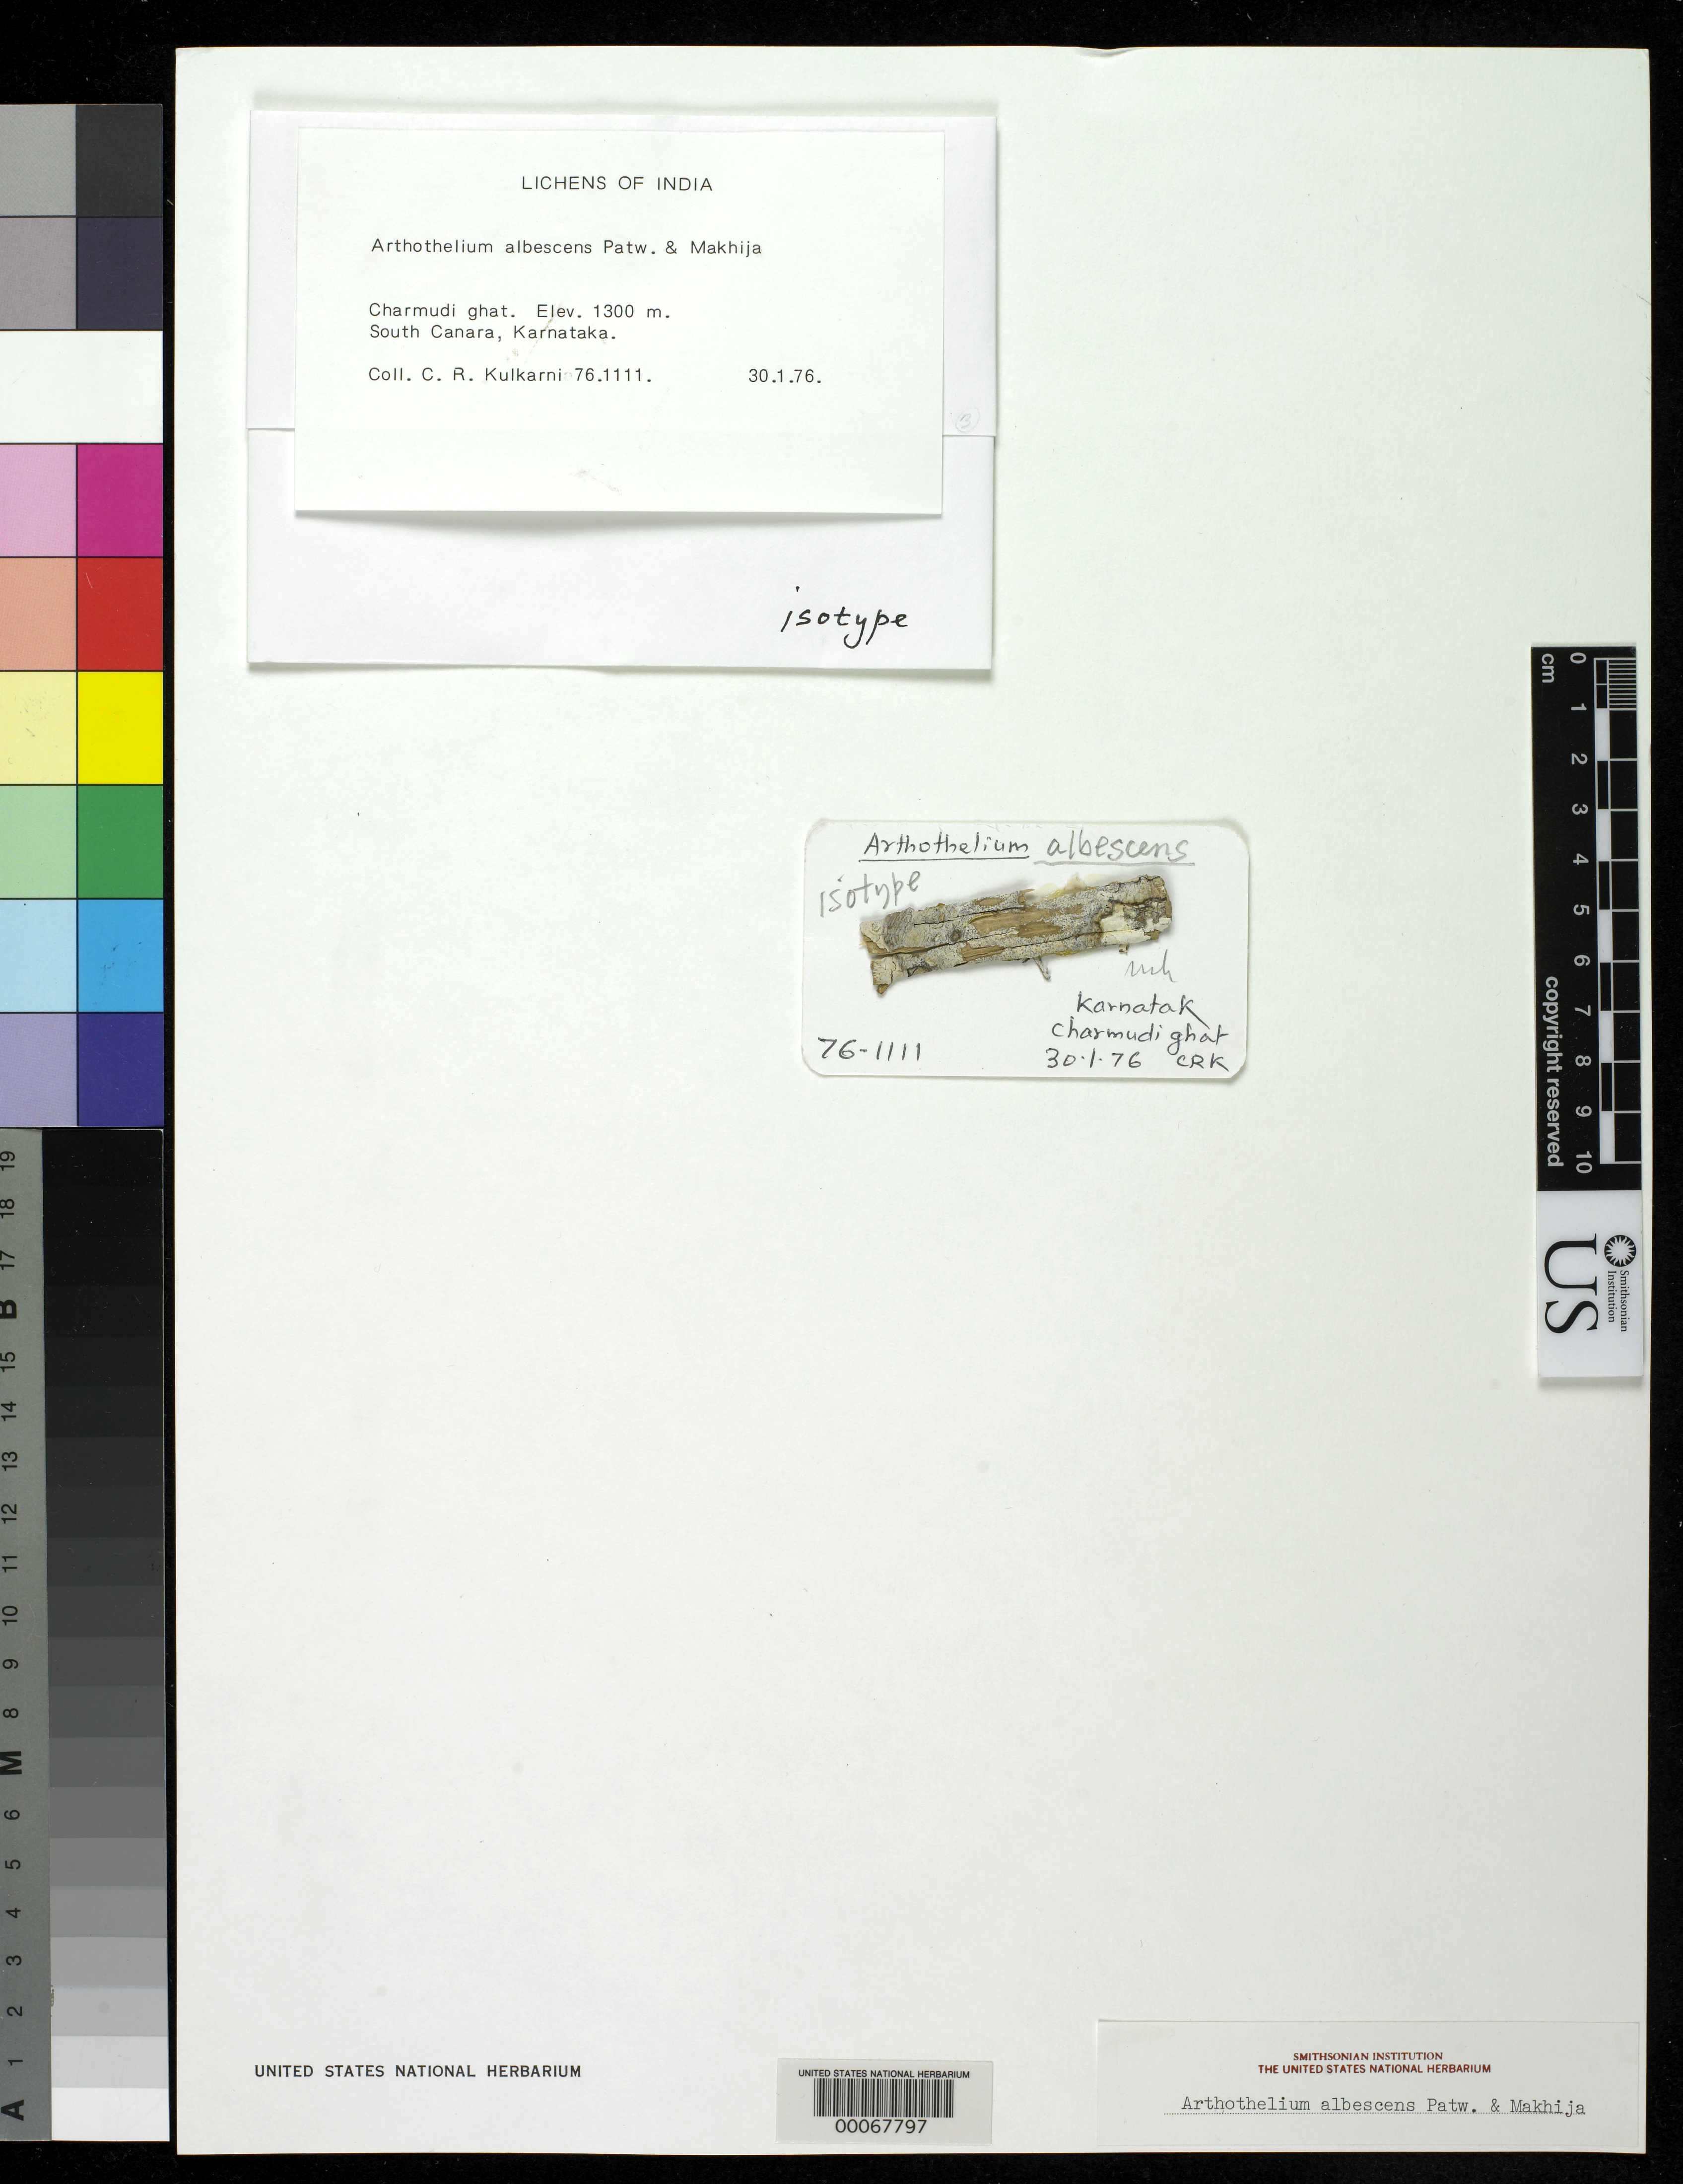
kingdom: Fungi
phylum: Ascomycota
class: Arthoniomycetes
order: Arthoniales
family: Arthoniaceae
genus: Arthothelium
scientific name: Arthothelium albescens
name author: Patw. & Makhija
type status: Isotype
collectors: C. Kulkarni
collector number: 761111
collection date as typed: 30 Jan 1976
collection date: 1976-01-30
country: India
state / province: Karnataka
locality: South Canara, Charmudi Ghat.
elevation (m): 1300